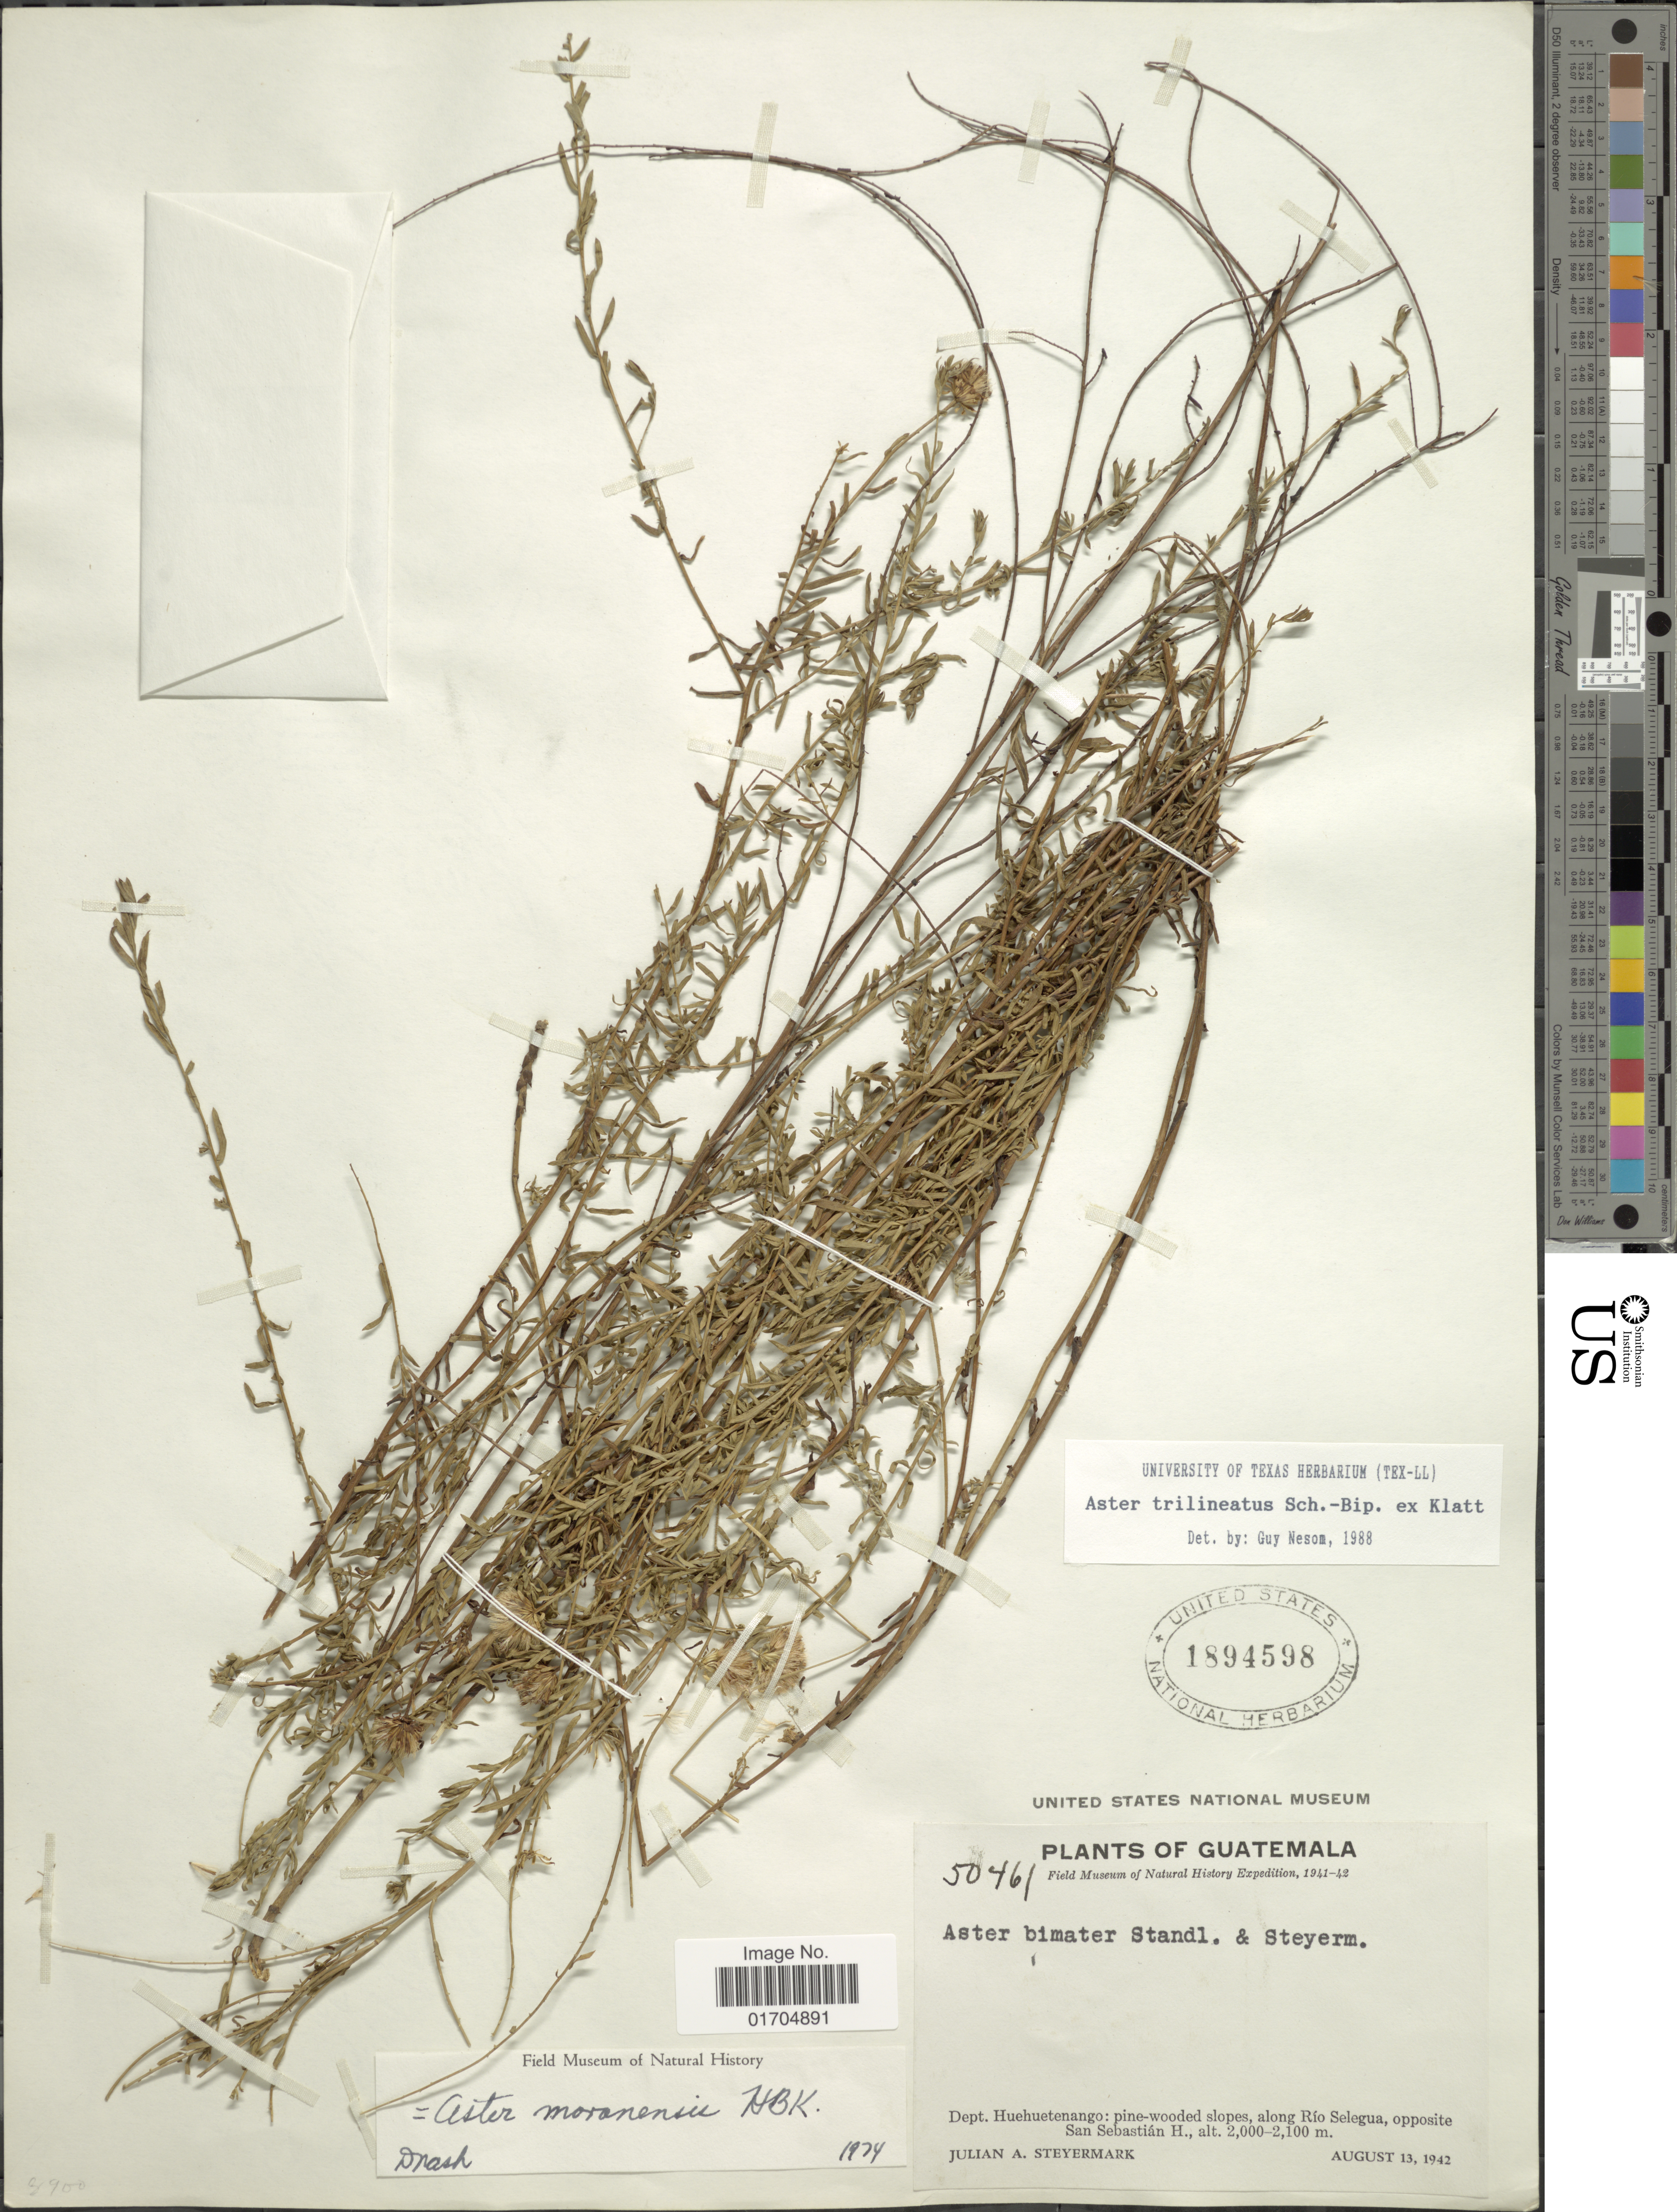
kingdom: Plantae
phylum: Tracheophyta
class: Magnoliopsida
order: Asterales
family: Asteraceae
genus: Symphyotrichum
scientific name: Symphyotrichum trilineatum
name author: (Sch. Bip. ex Klatt) G.L. Nesom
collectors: J. Steyermark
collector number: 50461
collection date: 1942-08-13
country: Guatemala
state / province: Huehuetenango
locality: Pine-wooded slopes, along Río Selegua, opposite San Sebastián H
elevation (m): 2000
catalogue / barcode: US 1894598